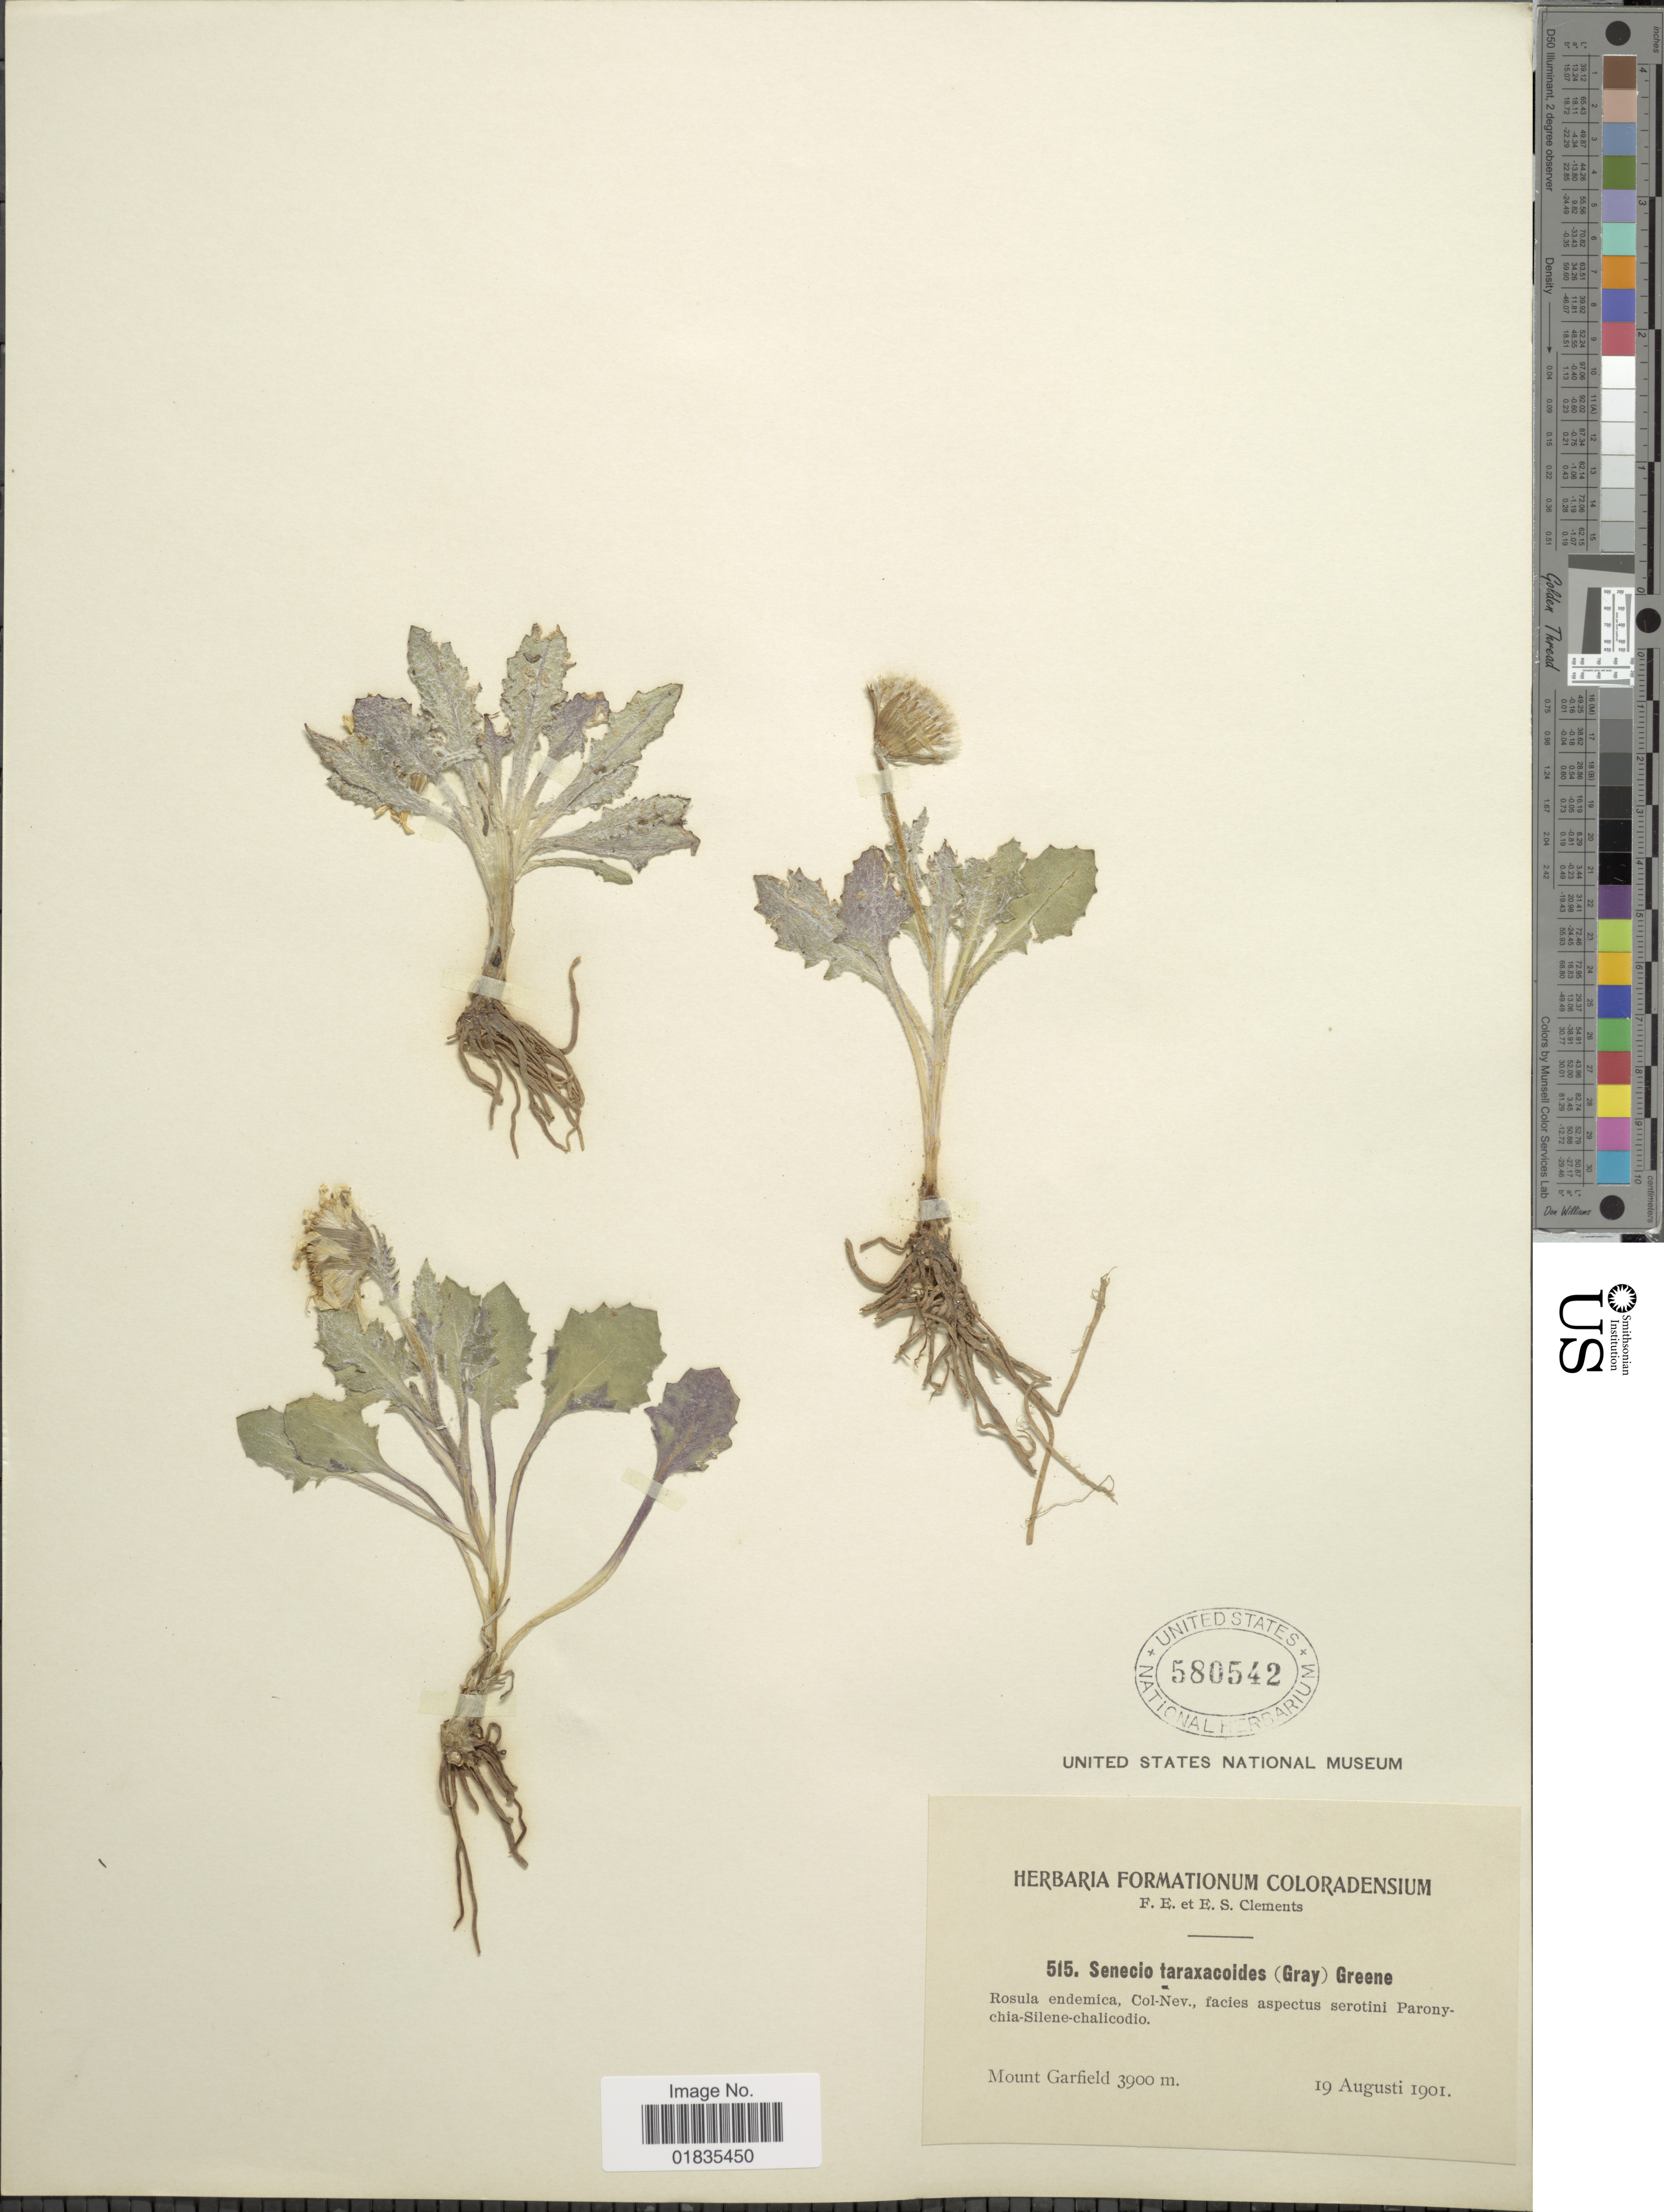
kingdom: Plantae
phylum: Tracheophyta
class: Magnoliopsida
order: Asterales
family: Asteraceae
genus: Senecio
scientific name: Senecio taraxacoides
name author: (A. Gray) Greene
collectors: F. E. Clements & E. S. Clements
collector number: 515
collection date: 1901-08-19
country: United States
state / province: Colorado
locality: Rosula endemica, Col-Nev., facies aspectus serotini Parony-chia-Silene-chalicodio, Mount Garfield.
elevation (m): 3900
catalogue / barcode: US 580542